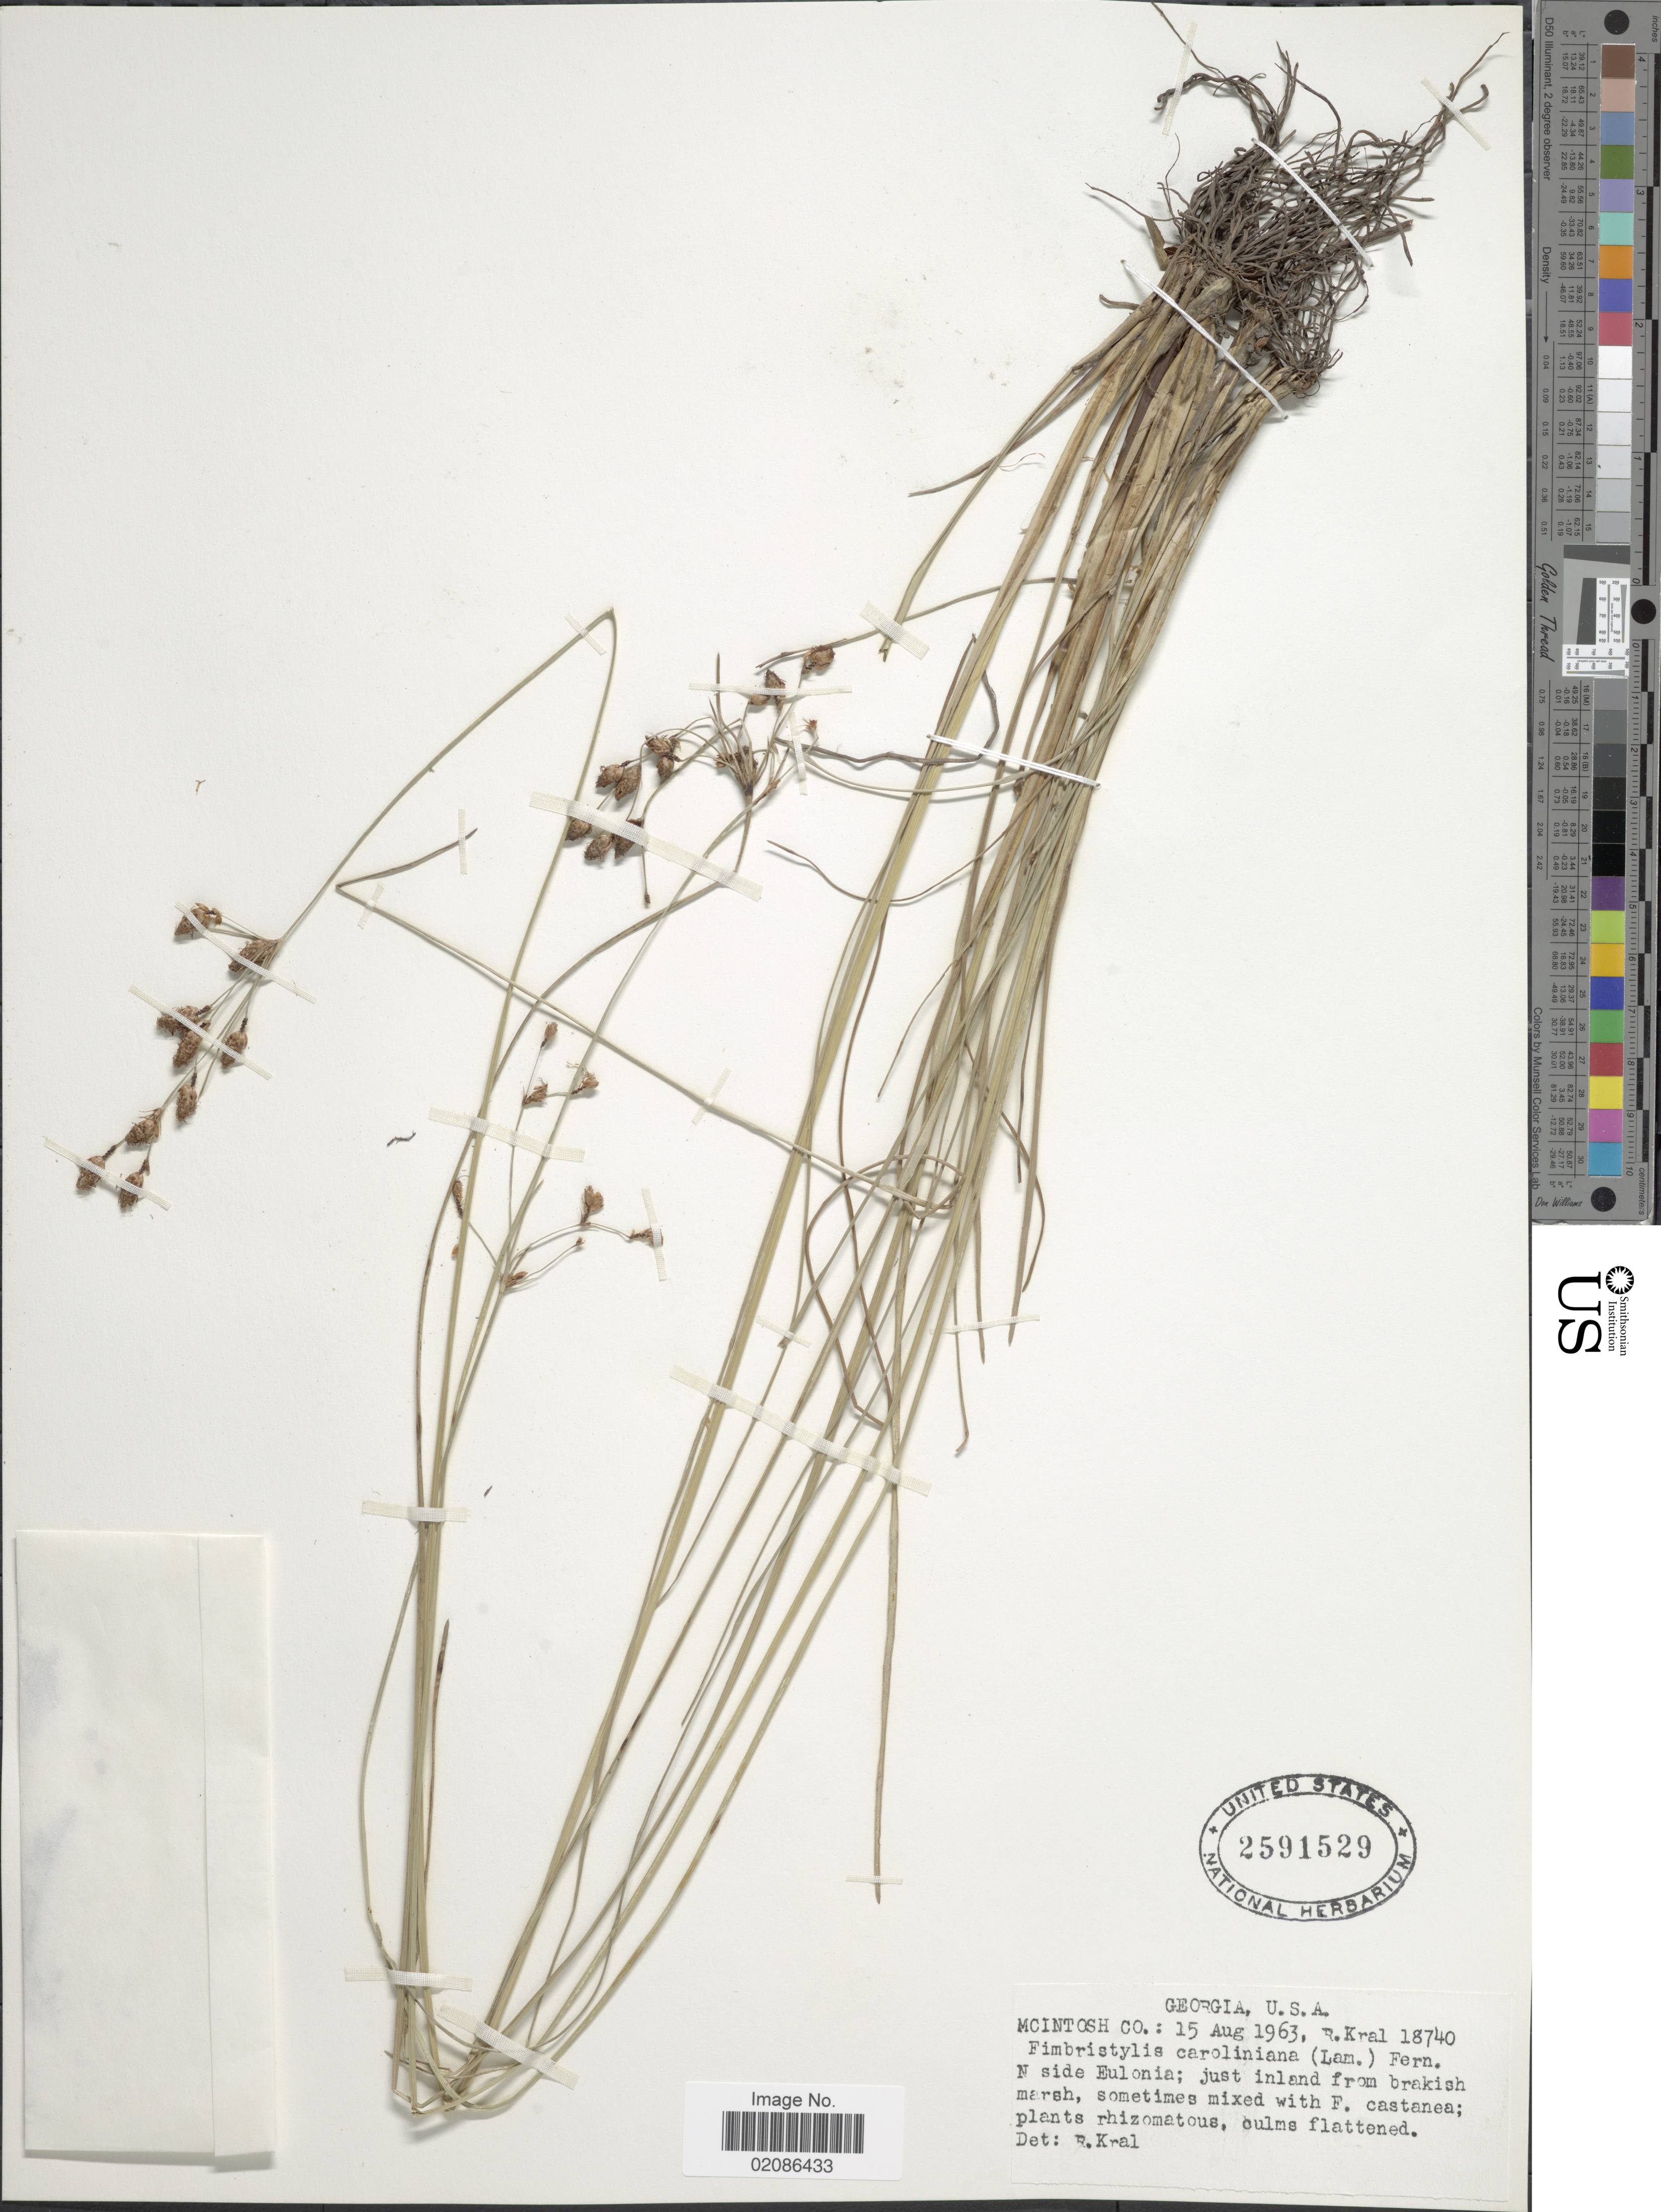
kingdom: Plantae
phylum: Tracheophyta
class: Liliopsida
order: Poales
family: Cyperaceae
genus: Fimbristylis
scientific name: Fimbristylis caroliniana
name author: (Lam.) Fernald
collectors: R. Kral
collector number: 18740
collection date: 1963-08-15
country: United States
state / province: Georgia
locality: McIntosh Co, N side Eulonia; just inland from brakish marsh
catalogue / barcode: US 2591529